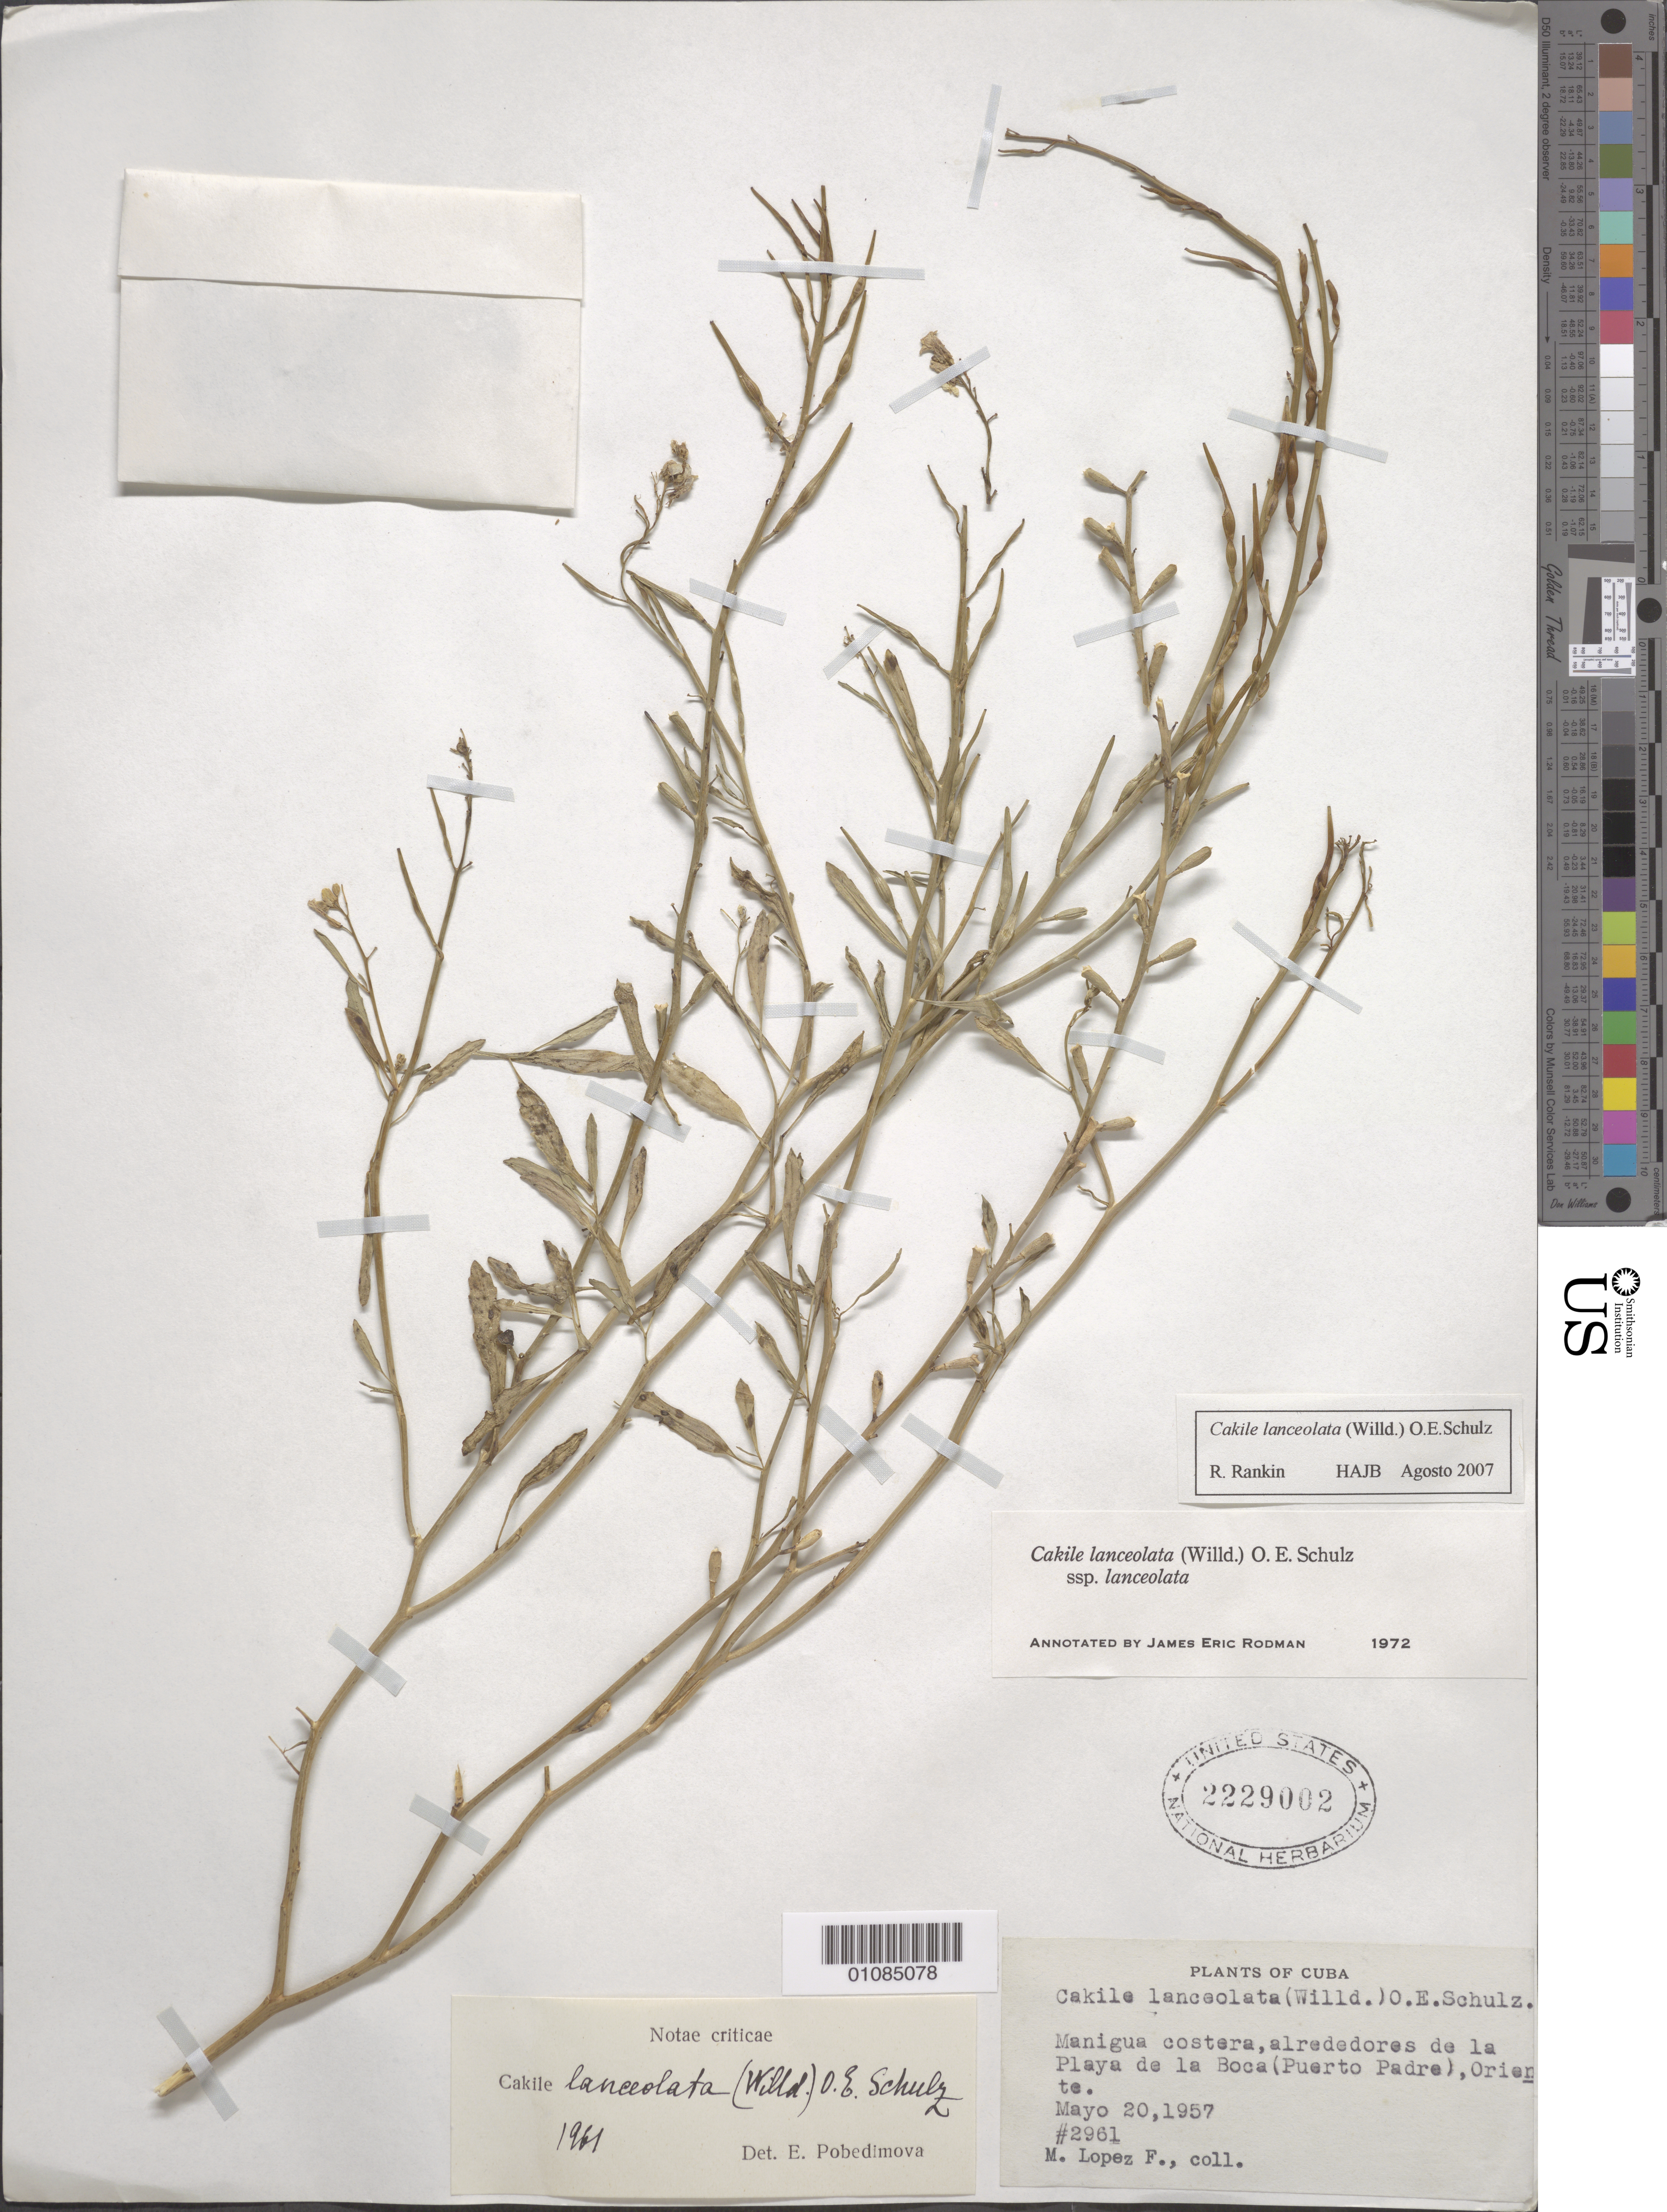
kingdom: Plantae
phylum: Tracheophyta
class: Magnoliopsida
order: Brassicales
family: Brassicaceae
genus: Cakile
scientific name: Cakile lanceolata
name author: (Willd.) O.E. Schulz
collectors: M. López Figueiras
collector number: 2961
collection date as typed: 20 May 1957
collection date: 1957-05-20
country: Cuba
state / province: Camagüey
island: Cuba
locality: Manigua costera, alrededores de la Playa de la Boca (Puerto Padre), Oriente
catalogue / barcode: US 2229002